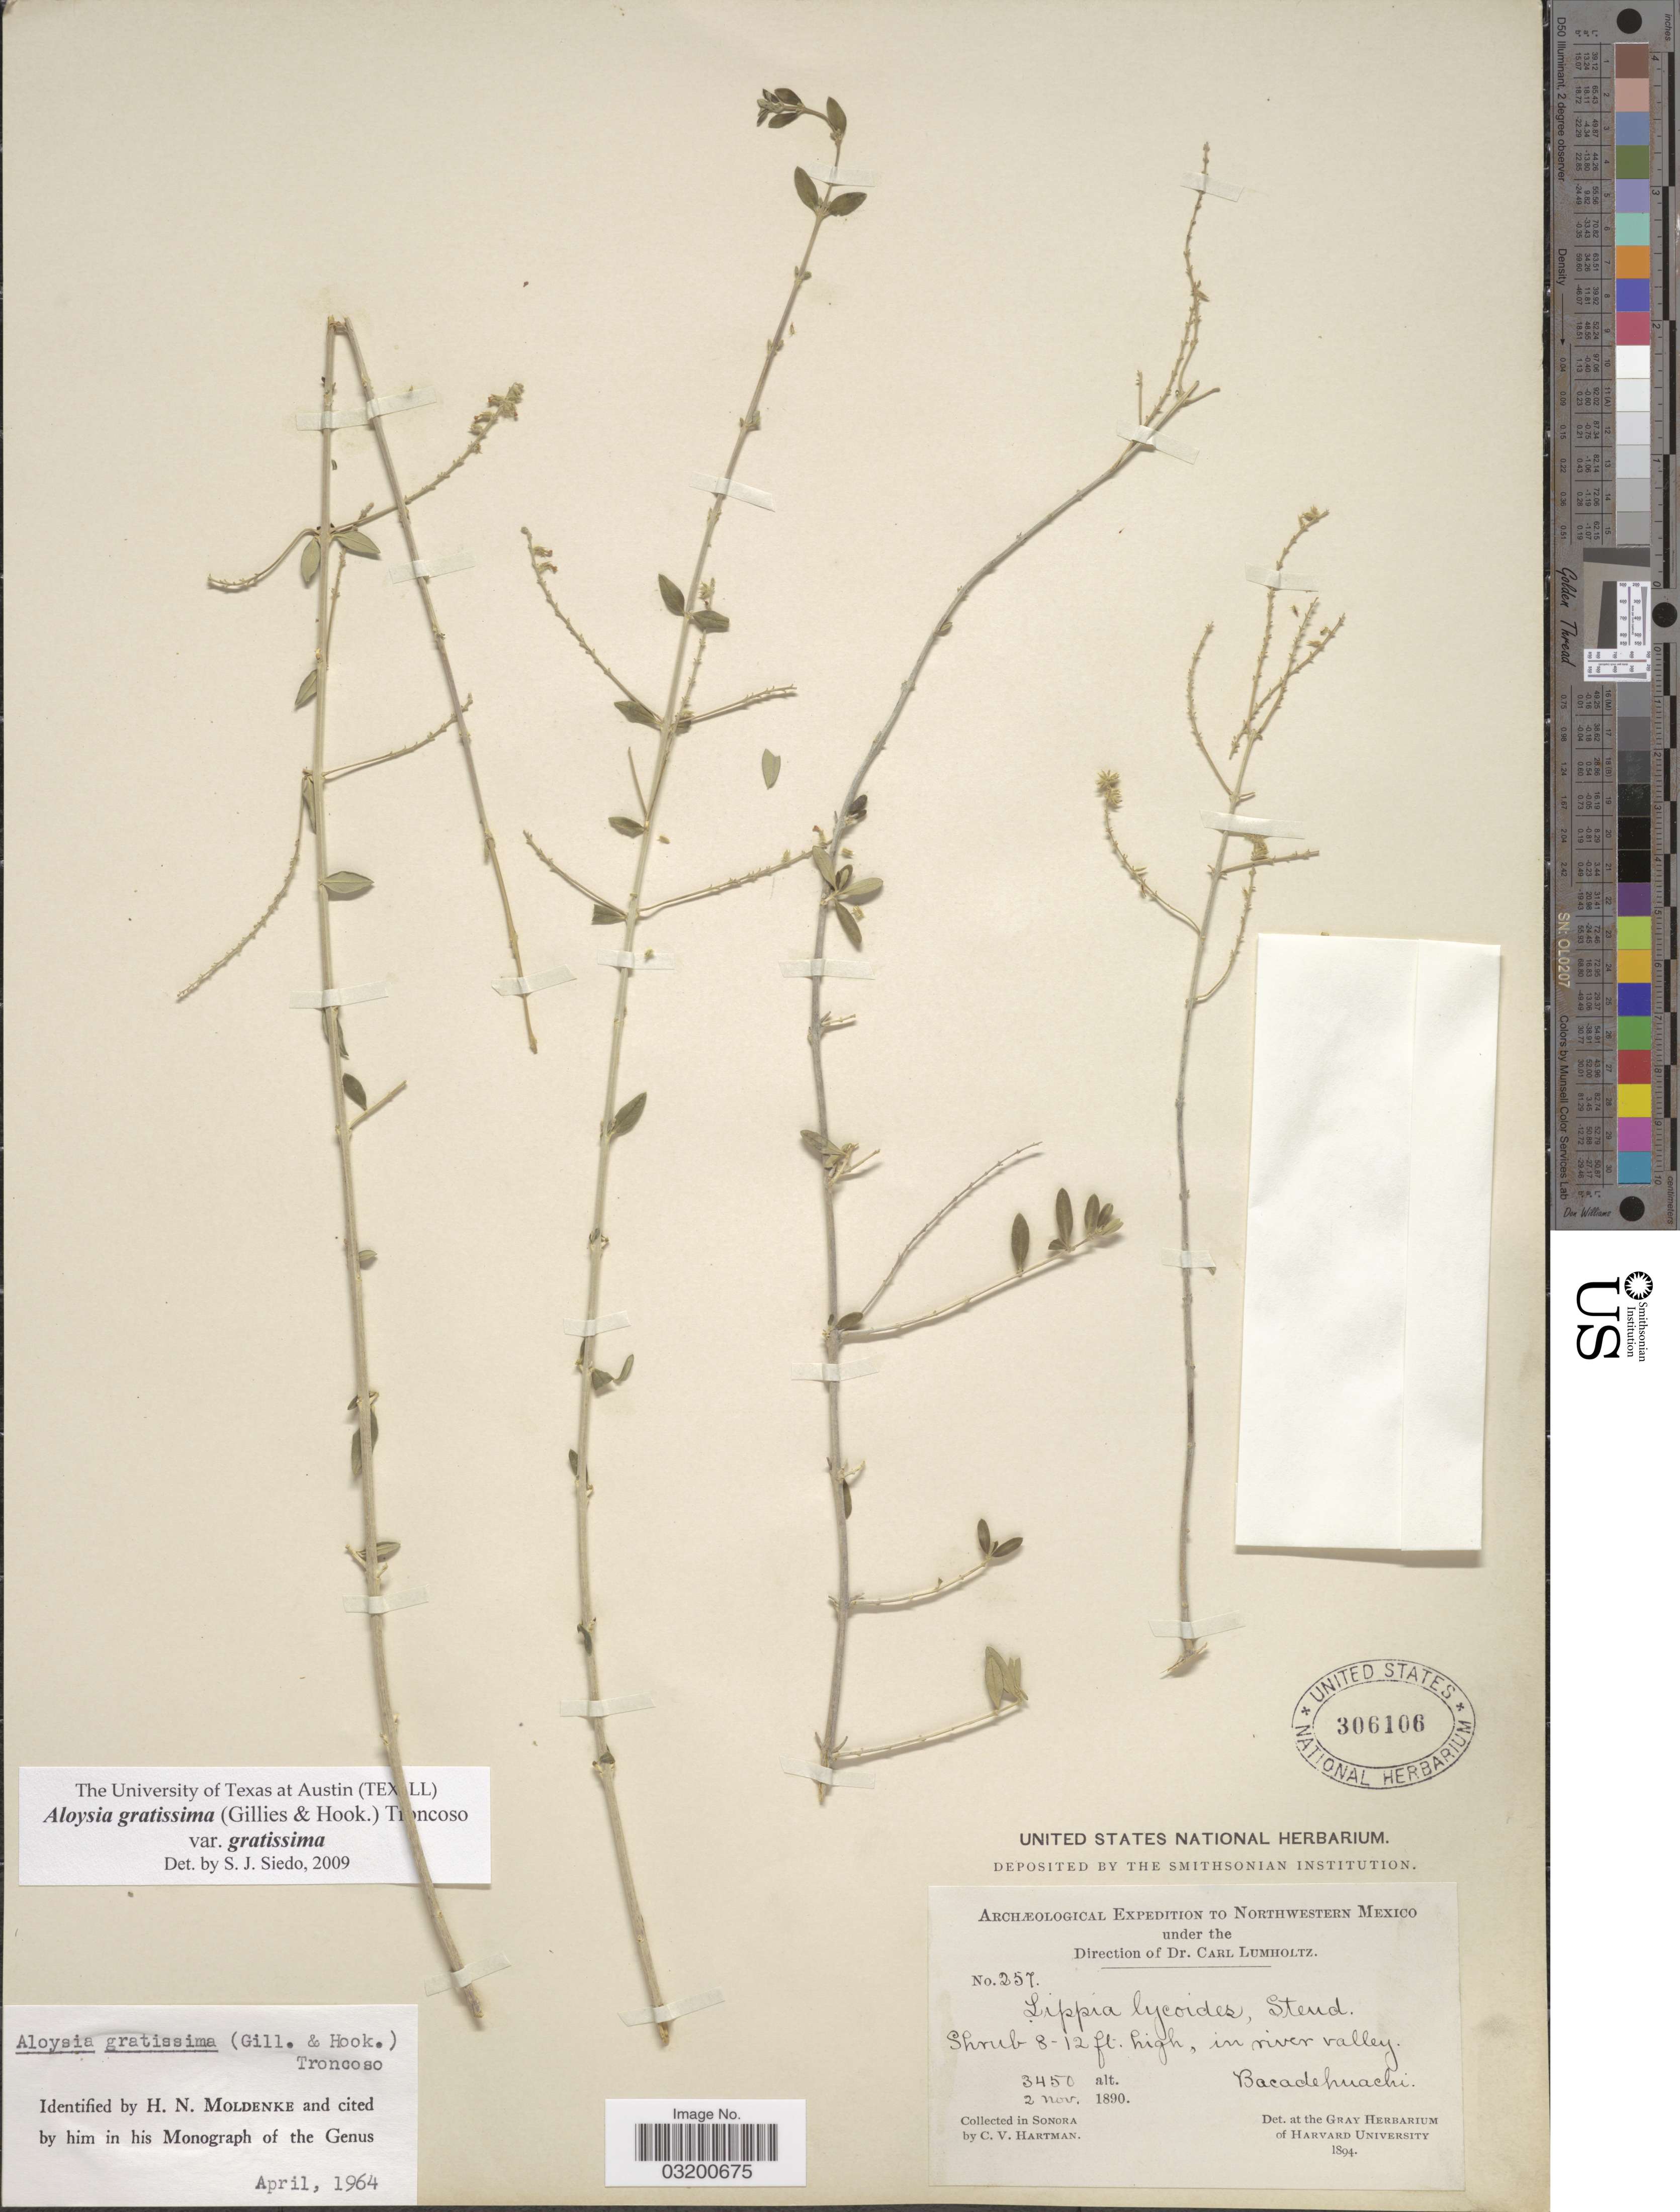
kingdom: Plantae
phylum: Tracheophyta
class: Magnoliopsida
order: Lamiales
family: Verbenaceae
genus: Aloysia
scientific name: Aloysia gratissima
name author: (Gillies & Hook.) Tronc.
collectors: C. V. Hartman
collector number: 257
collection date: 1890-11-02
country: Mexico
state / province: Sonora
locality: Northwestern Mexico. In river valley, Bacadehuachi.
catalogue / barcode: US 306106